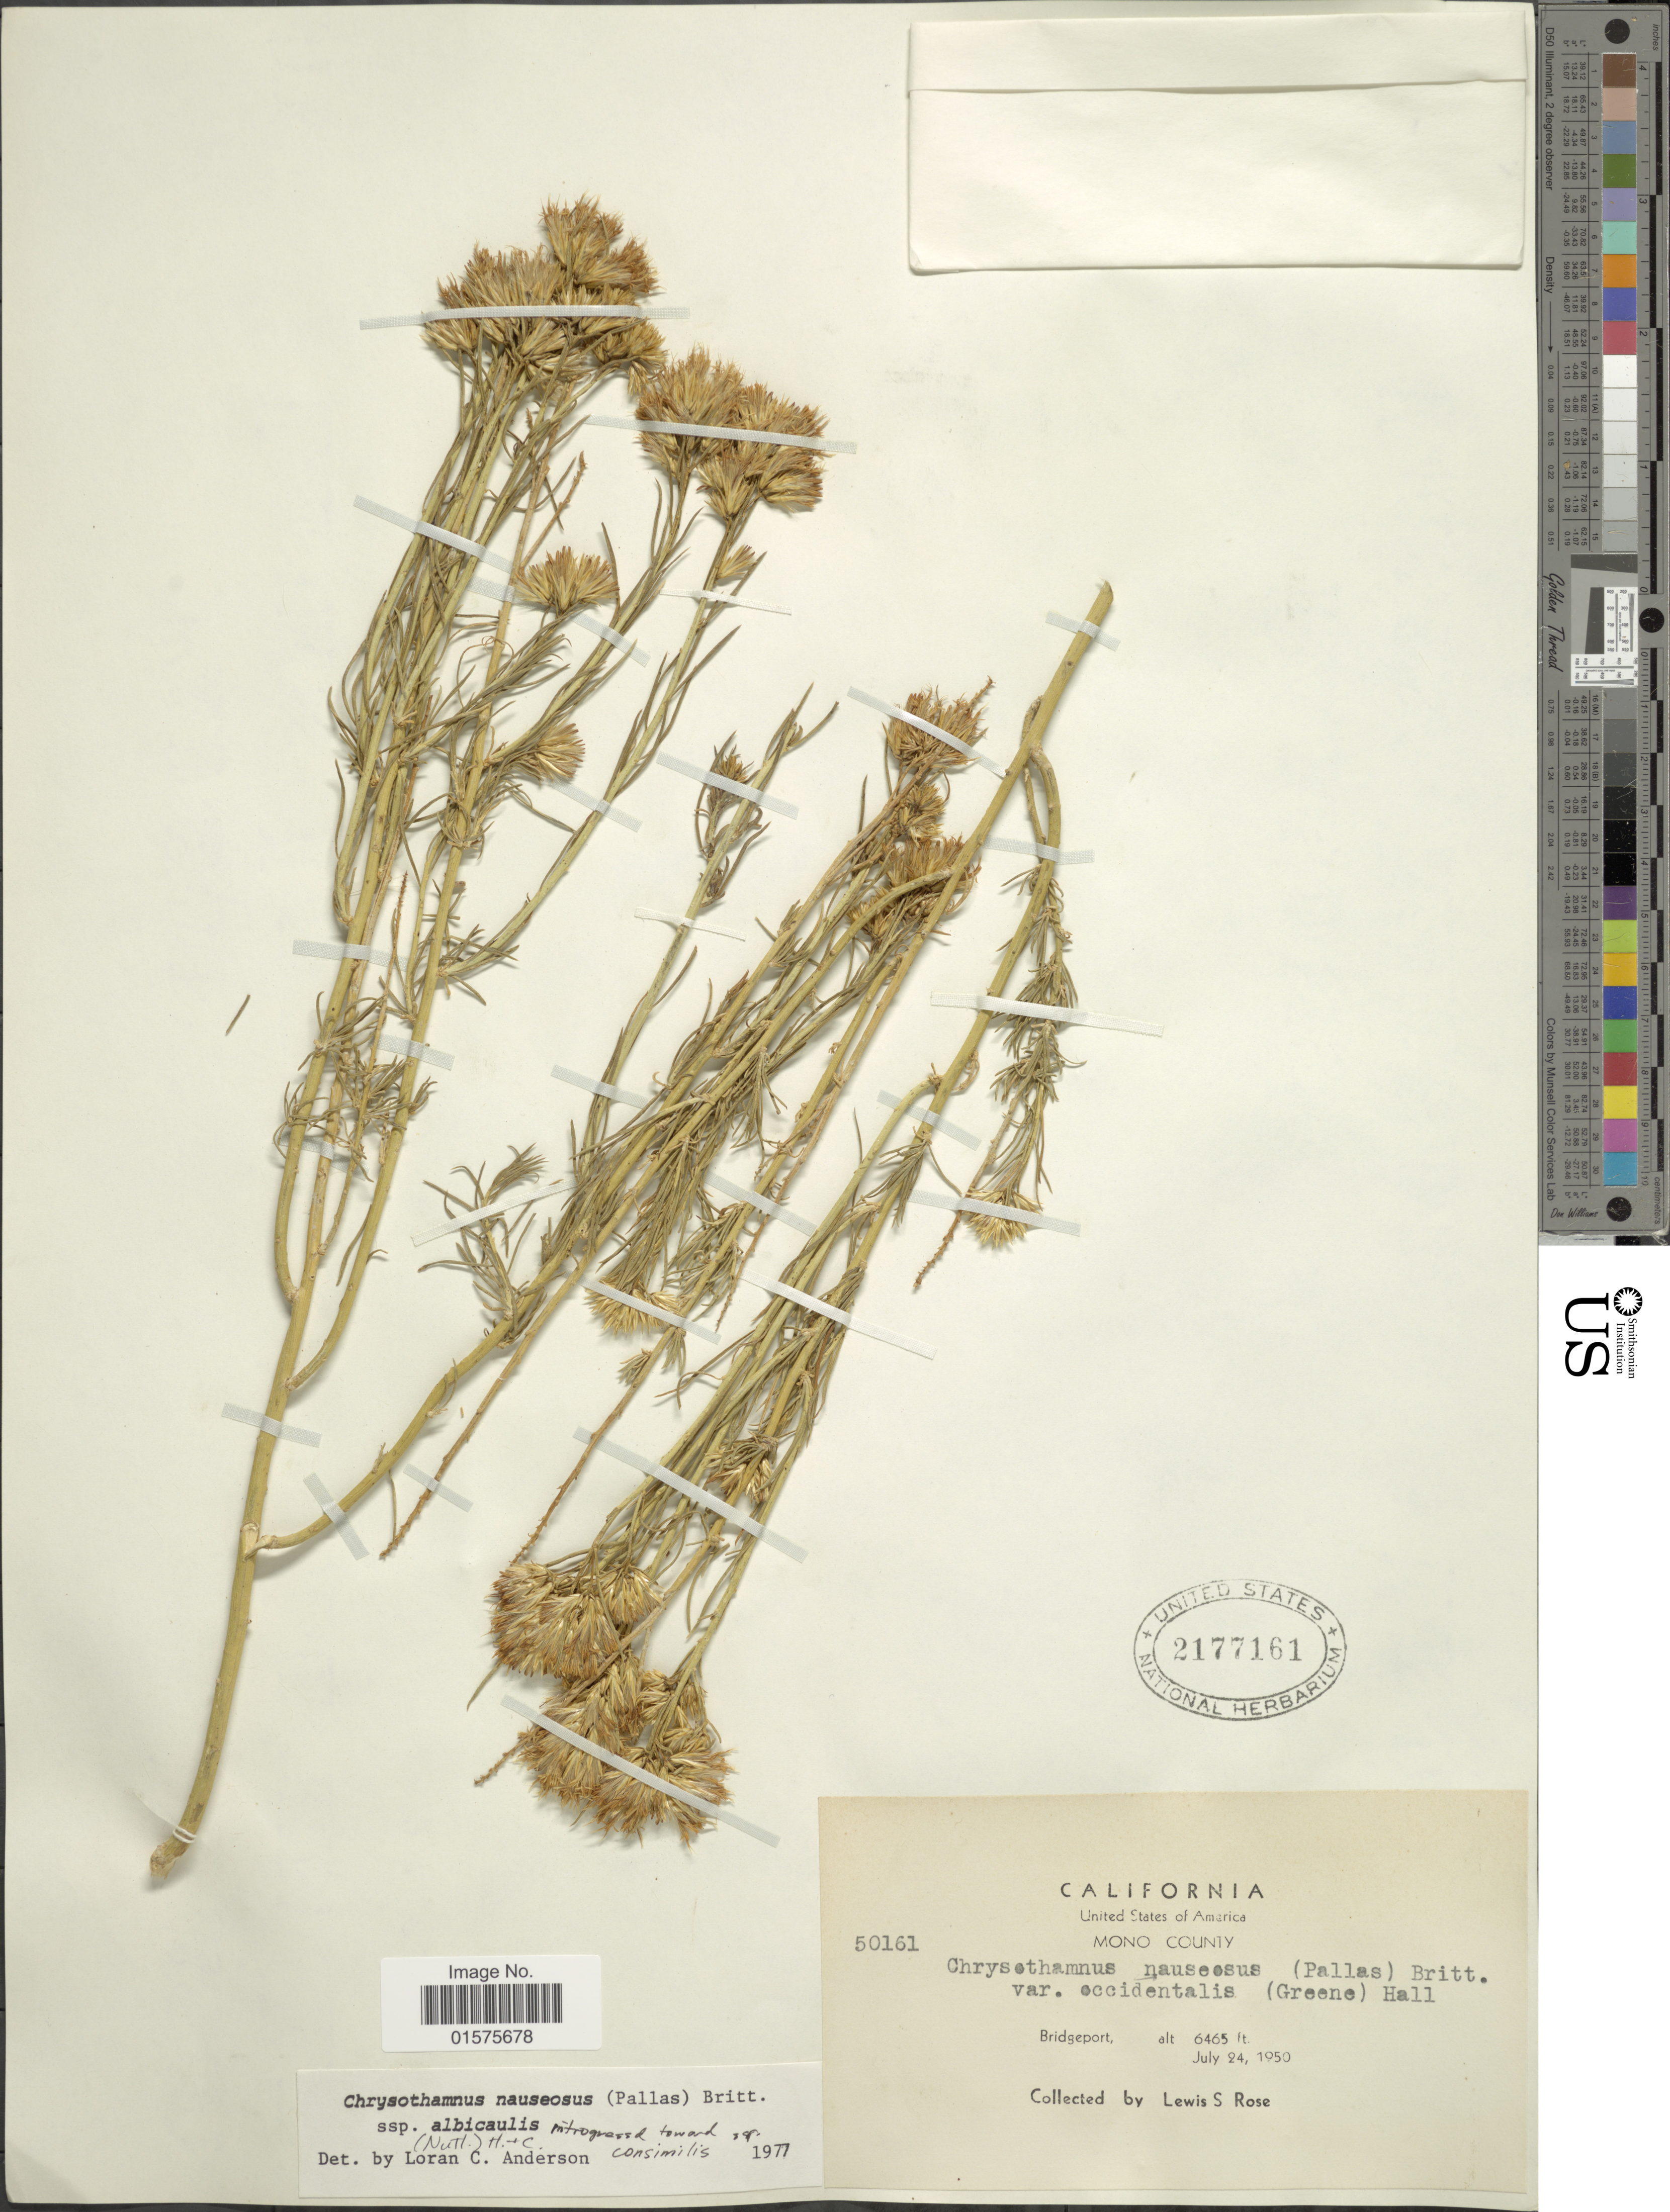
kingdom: Plantae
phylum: Tracheophyta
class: Magnoliopsida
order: Asterales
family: Asteraceae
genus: Ericameria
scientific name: Ericameria nauseosa var. speciosa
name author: (Nutt.) G.L. Nesom & G.I. Baird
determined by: Urbatsch, Lowell E., Curator (LSU), Louisiana State University (UNITED STATES)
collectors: L. S. Rose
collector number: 50161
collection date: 1950-07-24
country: United States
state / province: California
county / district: Mono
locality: Mono County. Bridgeport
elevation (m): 1971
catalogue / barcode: US 2177161